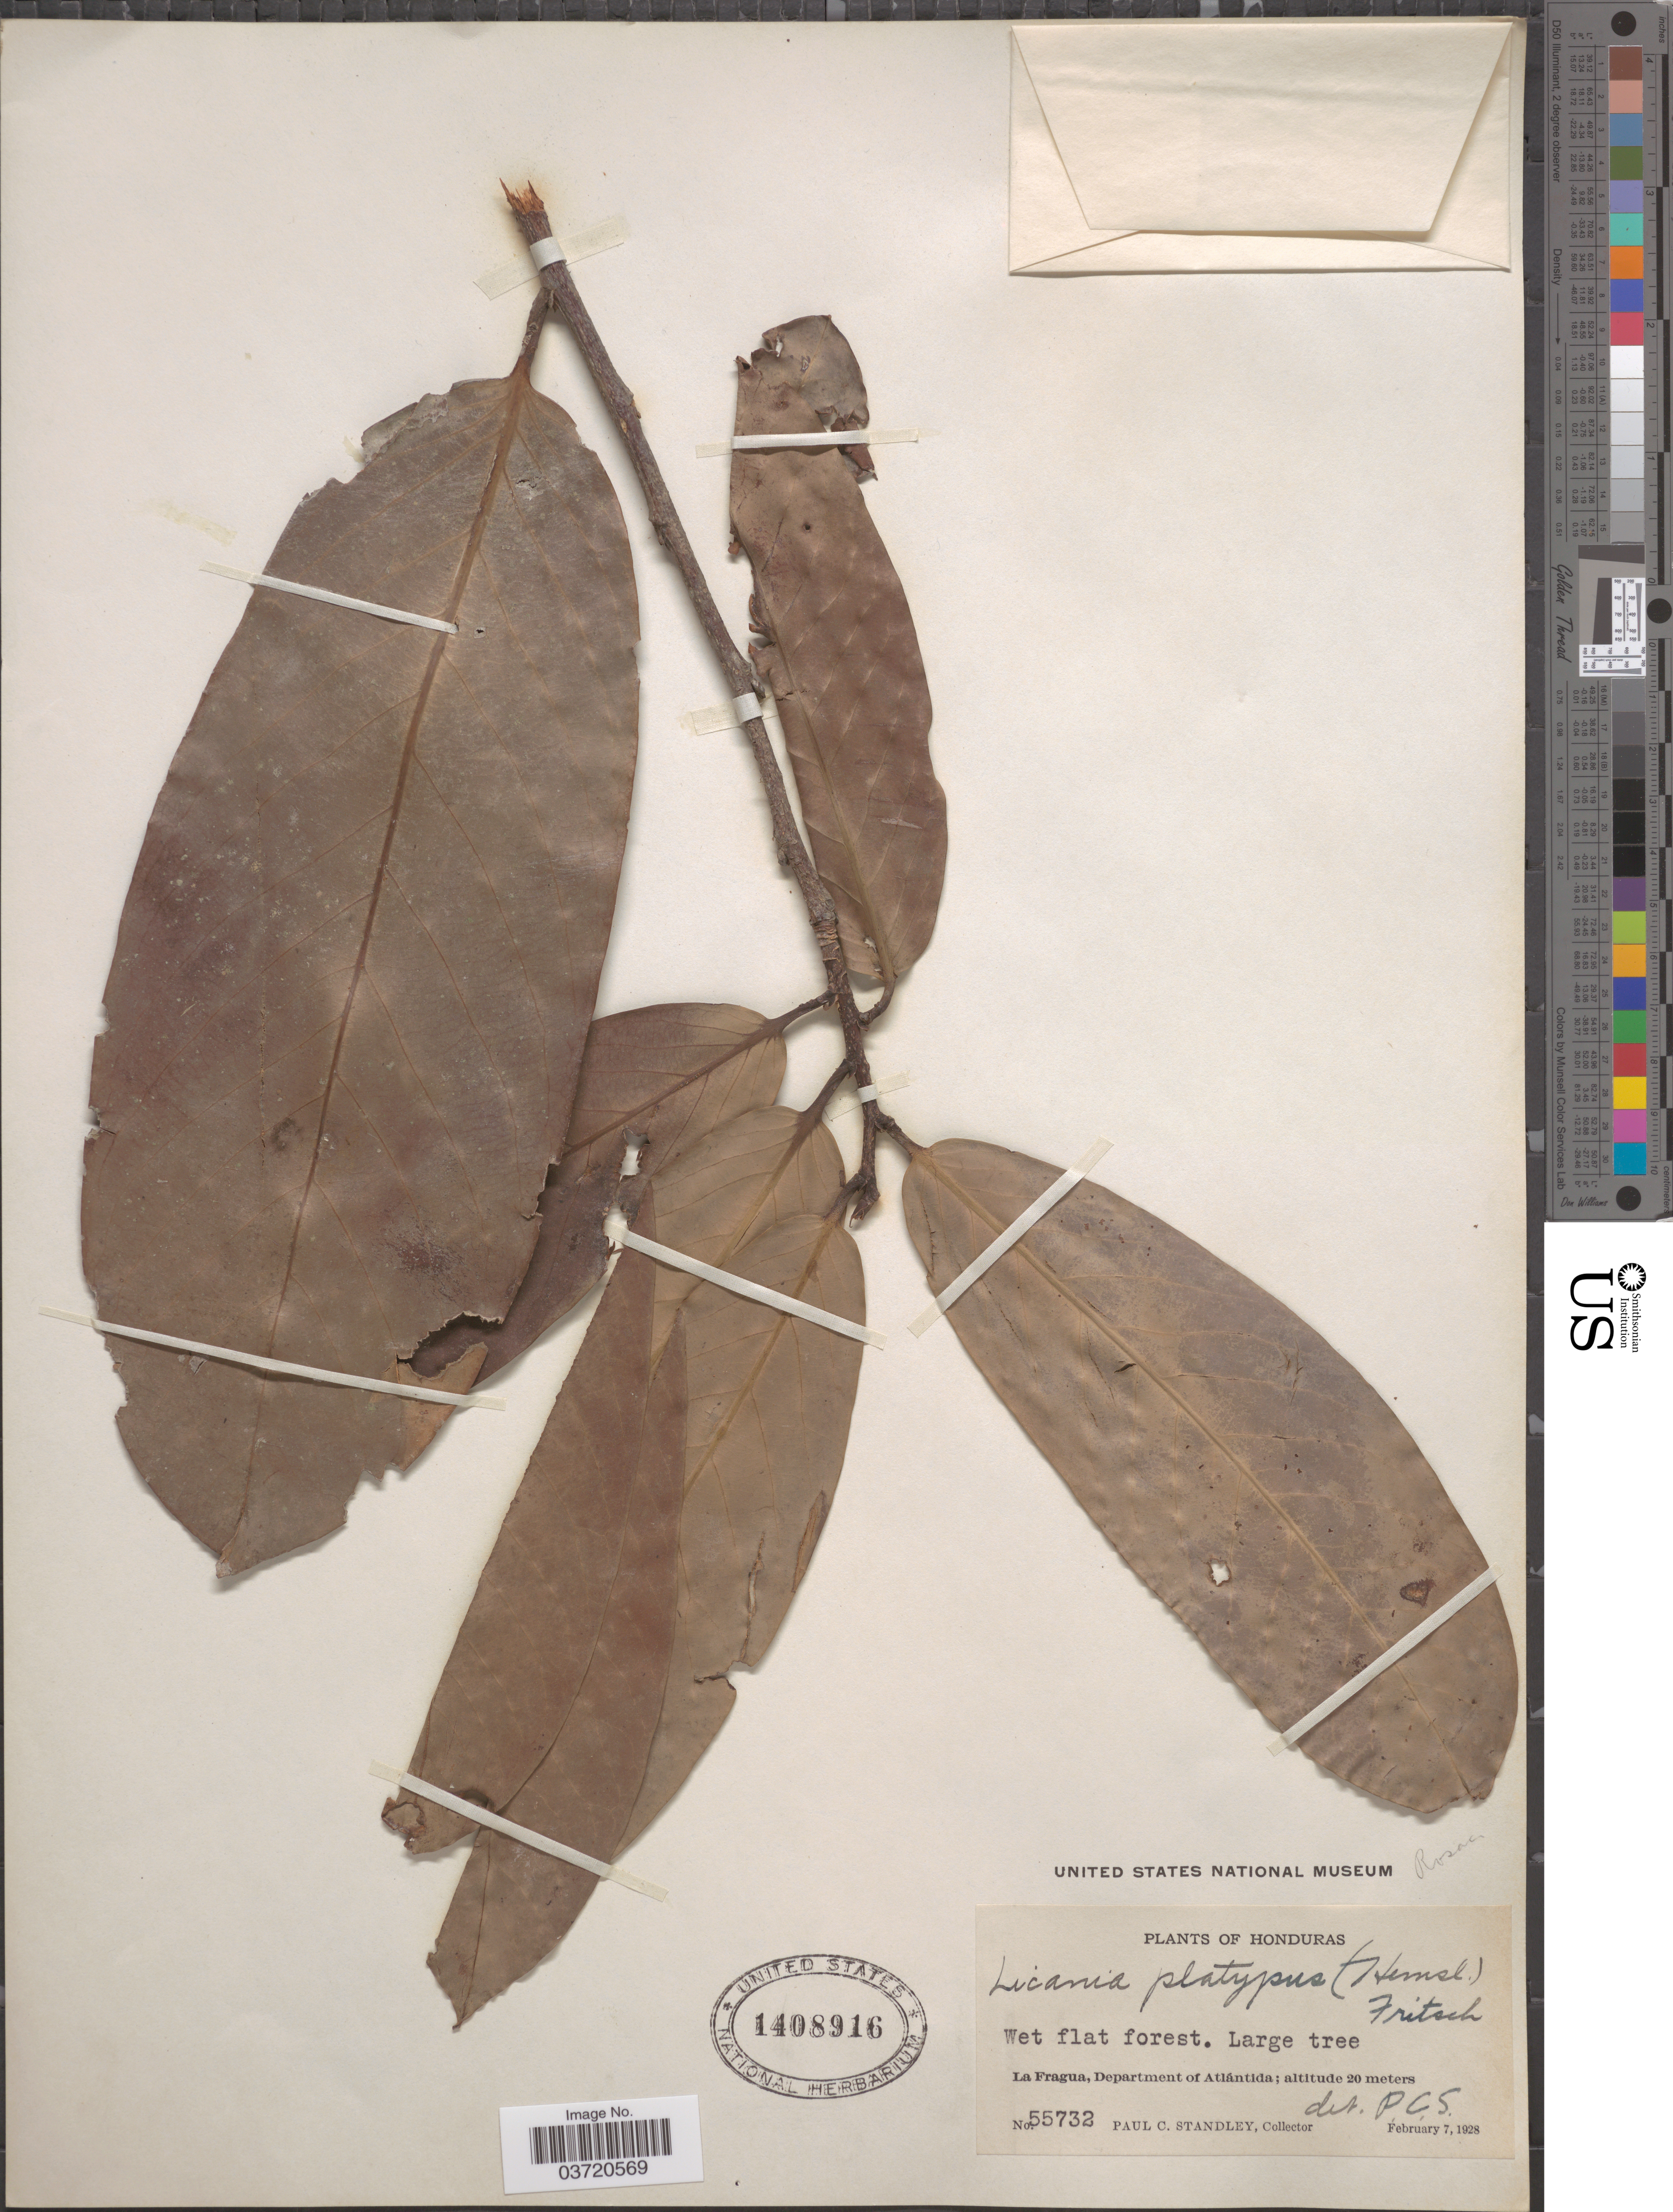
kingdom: Plantae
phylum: Tracheophyta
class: Magnoliopsida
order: Malpighiales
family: Chrysobalanaceae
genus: Moquilea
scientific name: Moquilea platypus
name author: Hemsl.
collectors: P. C. Standley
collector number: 55732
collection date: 1928-02-07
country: Honduras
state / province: Atlantida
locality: La Fragua, Department of Atlántida.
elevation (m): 20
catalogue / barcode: US 1408916